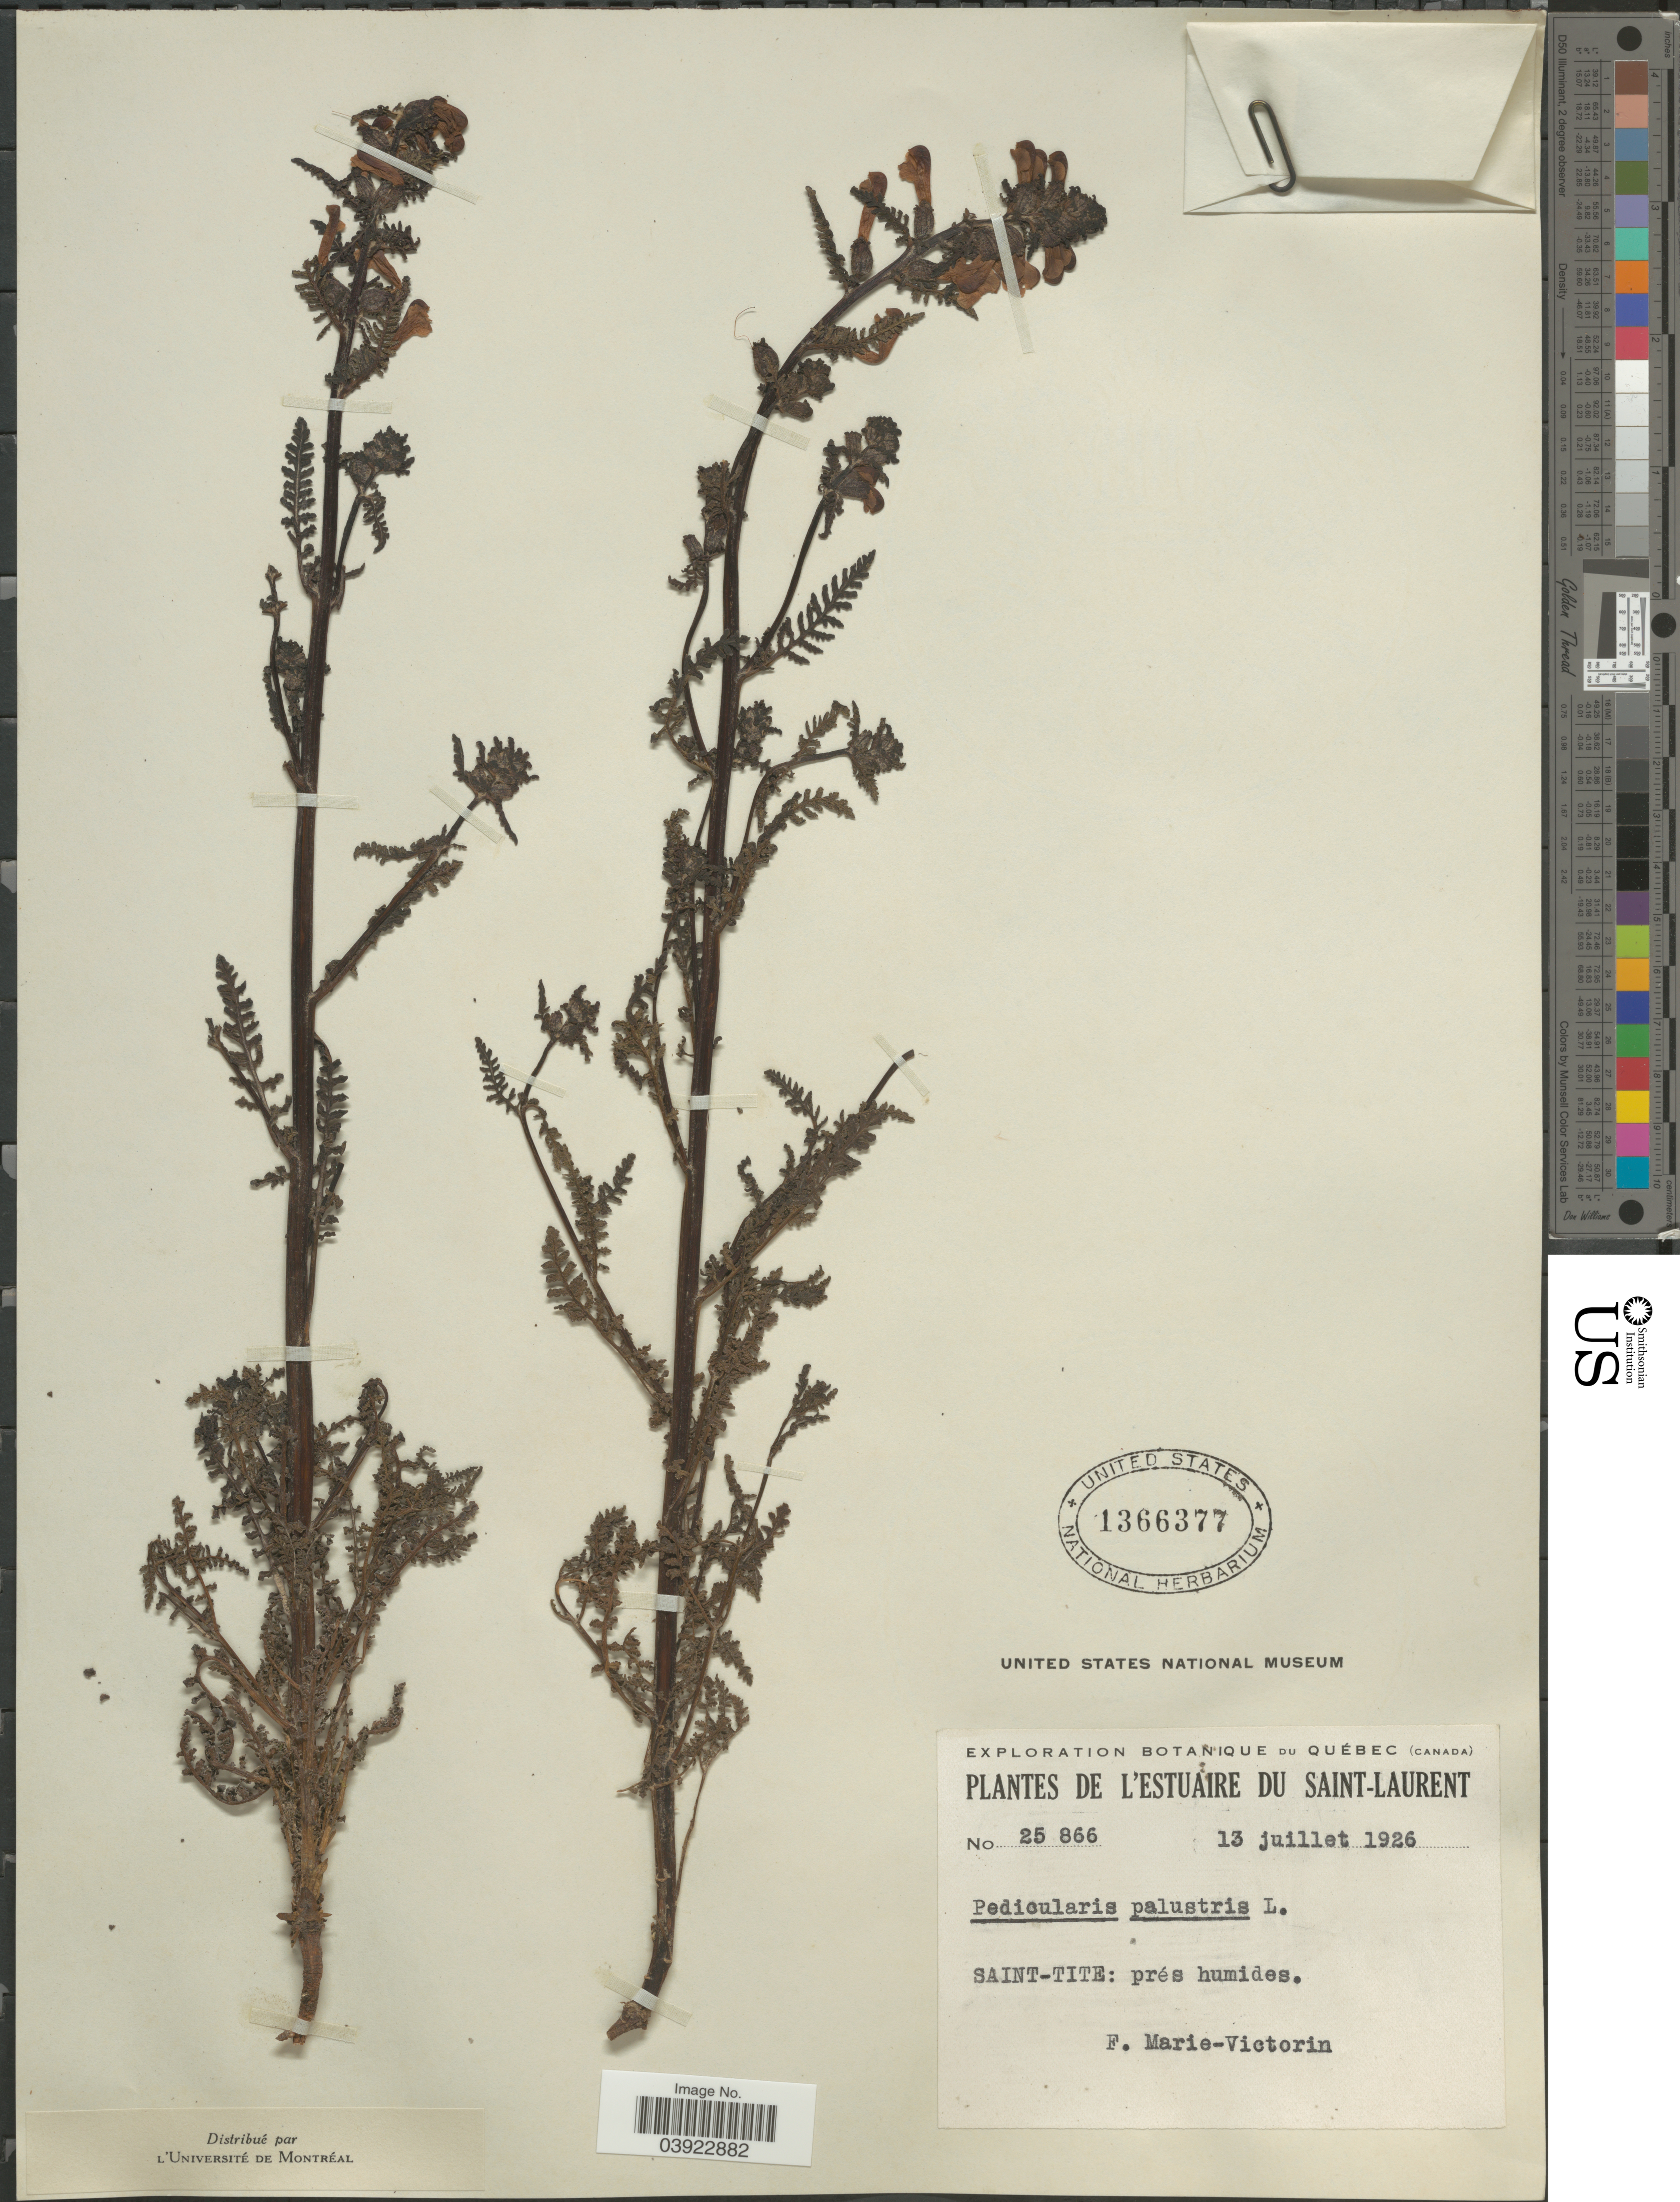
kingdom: Plantae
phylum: Tracheophyta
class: Magnoliopsida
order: Lamiales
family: Orobanchaceae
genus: Pedicularis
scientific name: Pedicularis palustris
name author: L.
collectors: F. Marie-Victorin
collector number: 25866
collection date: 1926-07-13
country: Canada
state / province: Quebec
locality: L'Estuaire du Saint-Laurent. Saint-Tite: prés humides.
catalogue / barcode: US 1366377